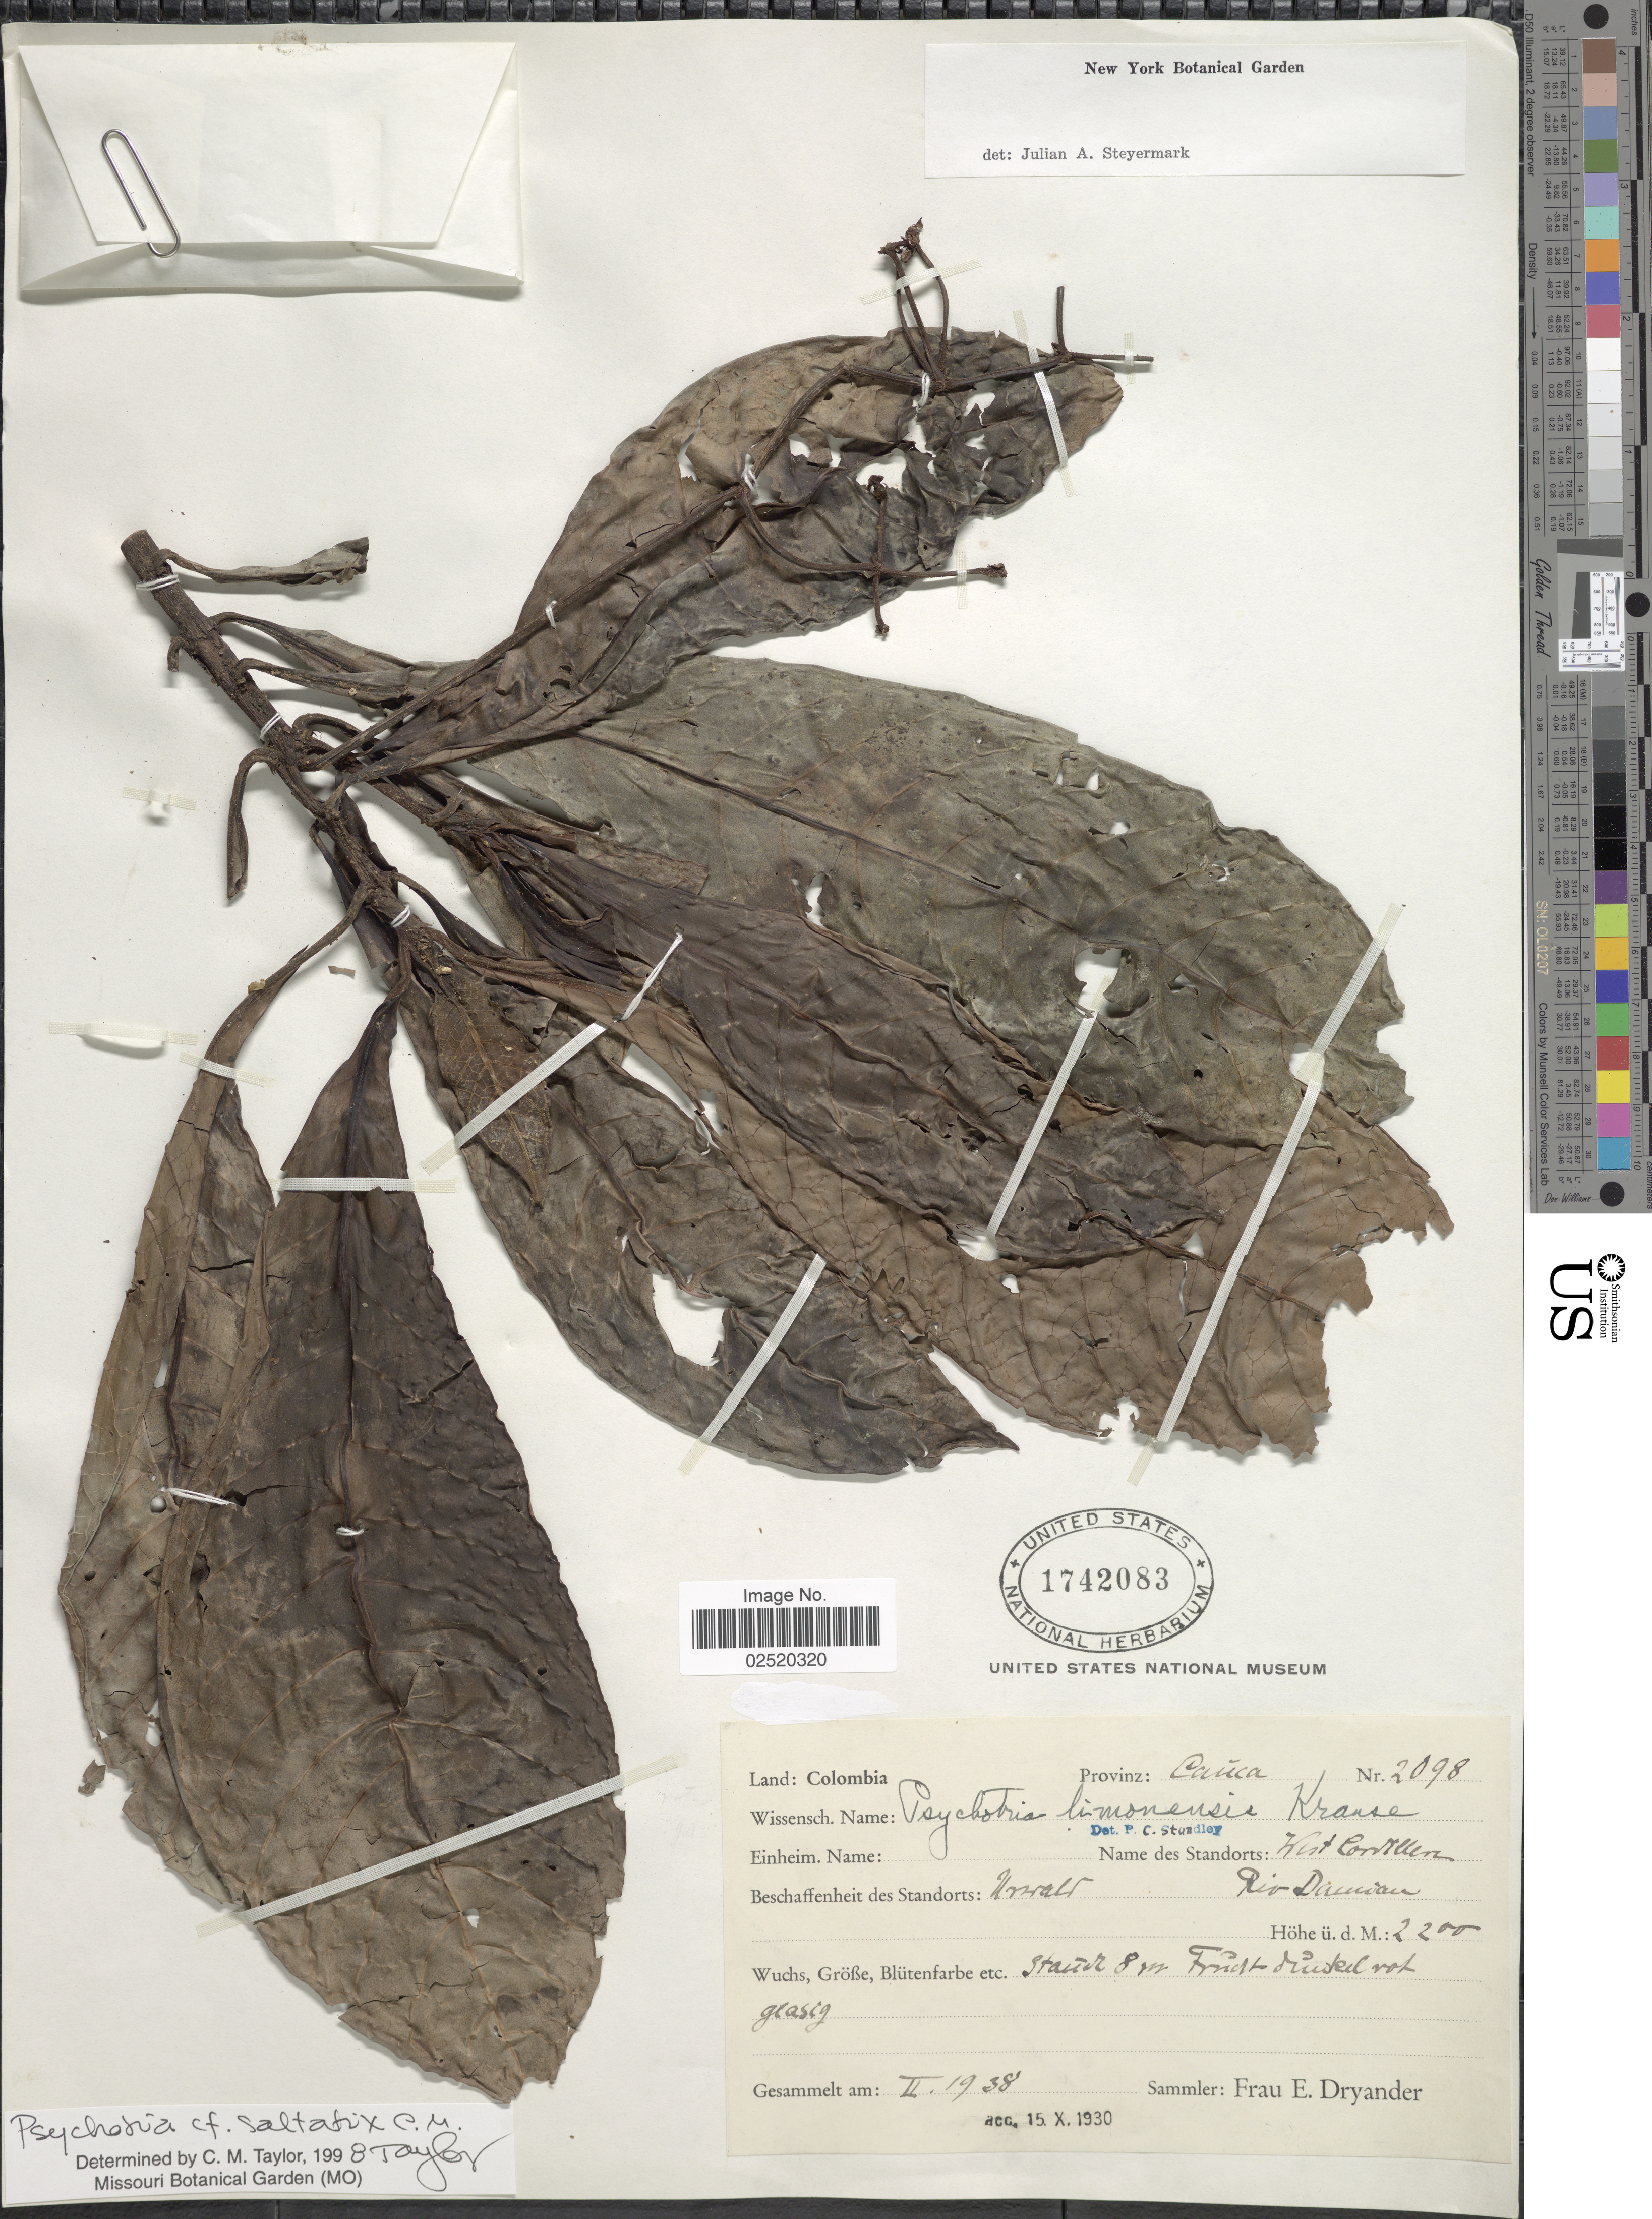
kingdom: Plantae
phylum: Tracheophyta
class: Magnoliopsida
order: Gentianales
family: Rubiaceae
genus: Psychotria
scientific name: Psychotria saltatrix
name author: C.M. Taylor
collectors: F. Dryander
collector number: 2098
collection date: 1938-02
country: Colombia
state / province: Cauca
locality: Provinz: Cauca, Rio Damian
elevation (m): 2200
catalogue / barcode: US 1742083